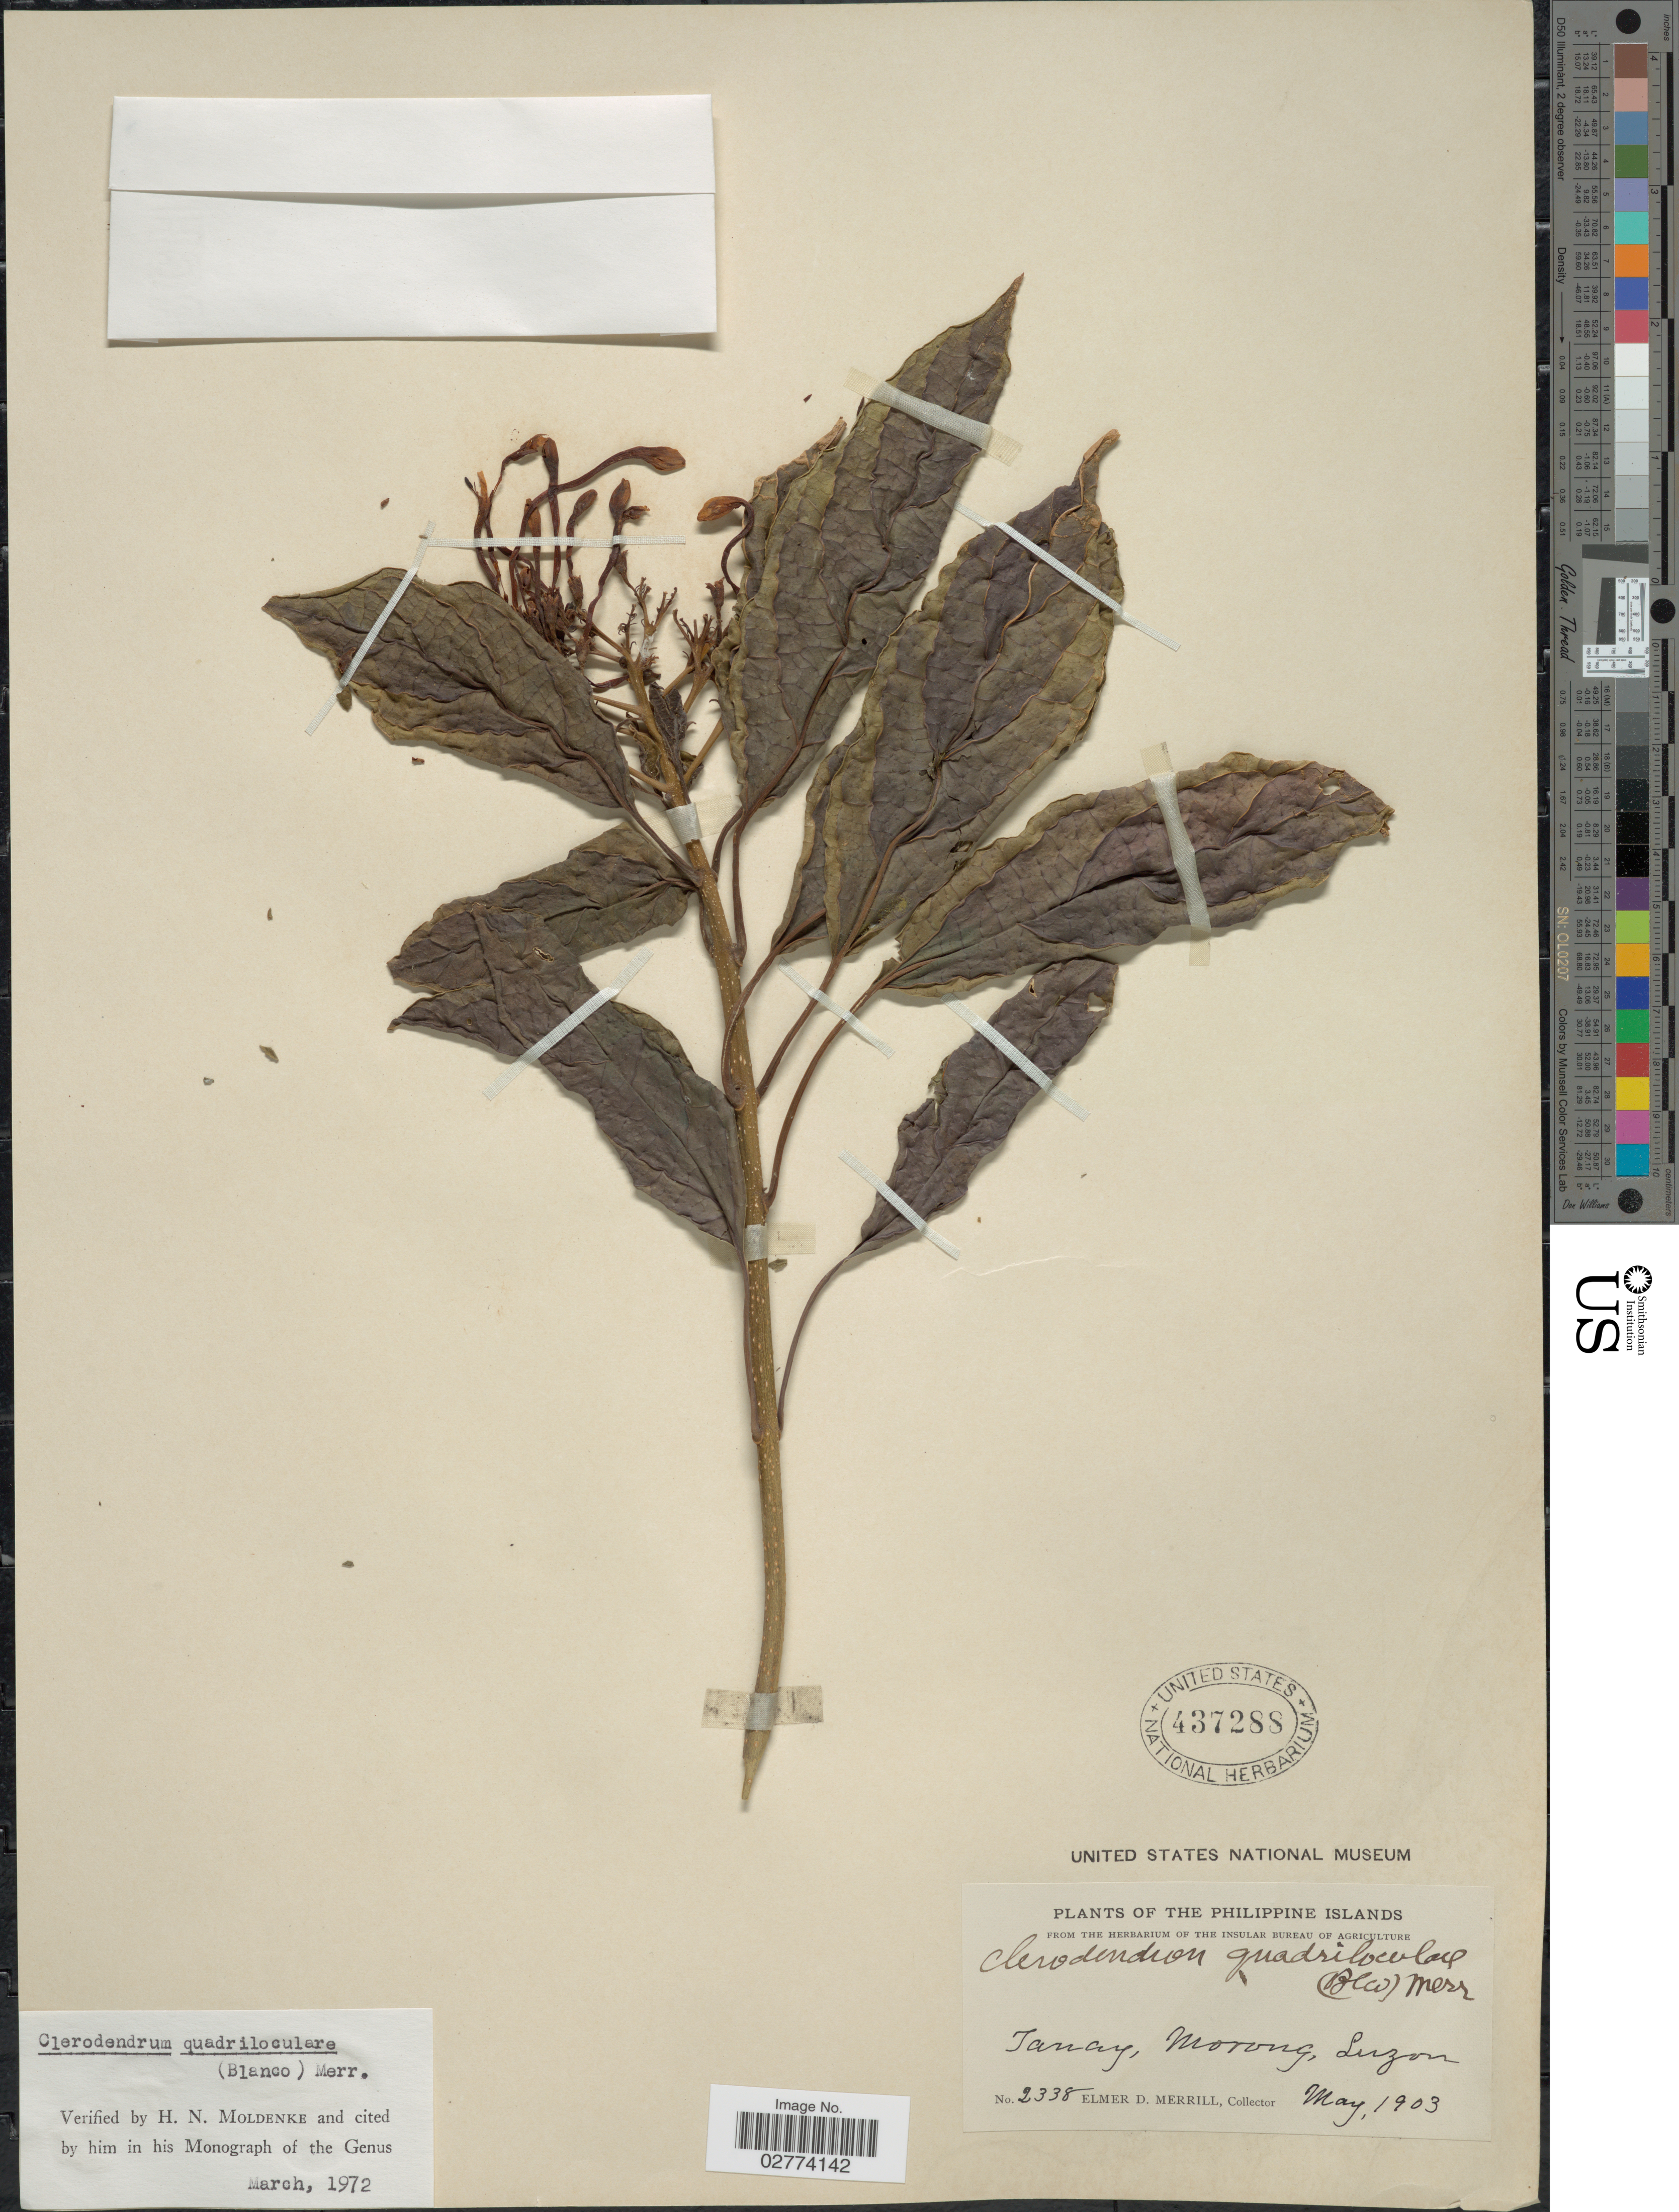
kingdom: Plantae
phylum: Tracheophyta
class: Magnoliopsida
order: Lamiales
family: Lamiaceae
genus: Clerodendrum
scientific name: Clerodendrum quadriloculare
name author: (Blanco) Merr.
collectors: E. D. Merrill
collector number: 2338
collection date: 1903-05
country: Philippines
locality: Tanay, Morong, Luzon.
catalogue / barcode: US 437288